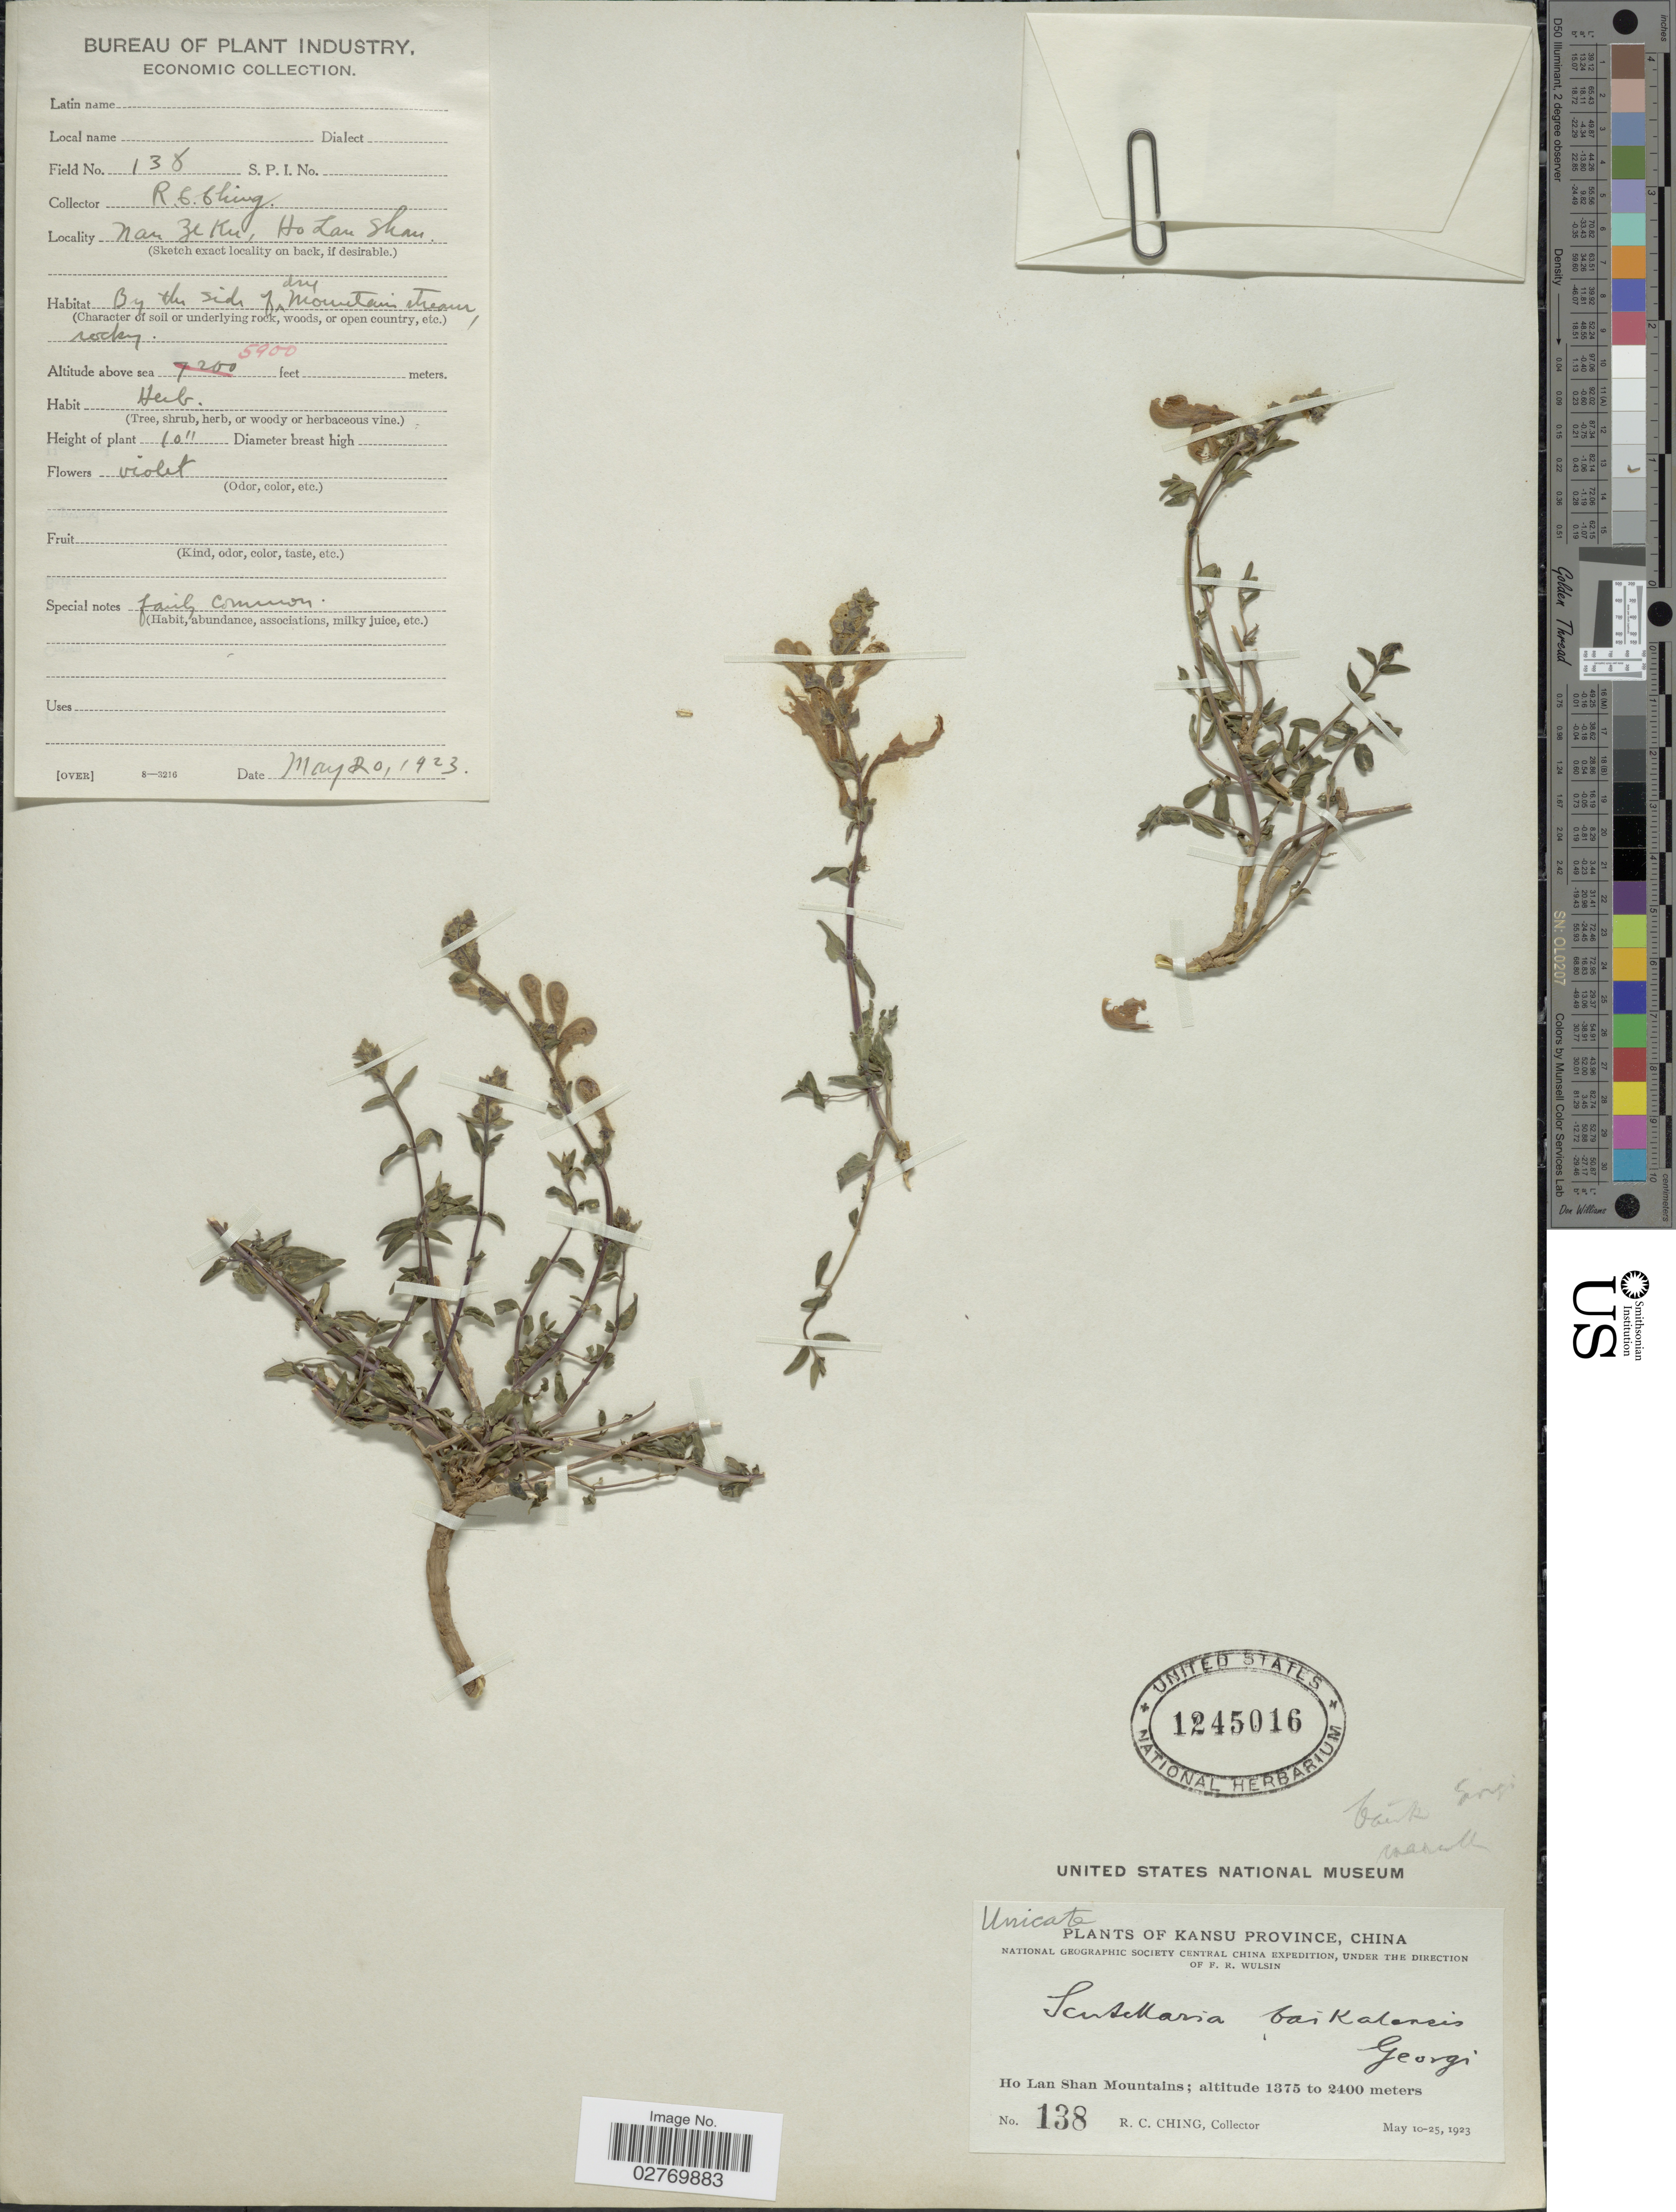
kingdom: Plantae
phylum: Tracheophyta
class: Magnoliopsida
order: Lamiales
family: Lamiaceae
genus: Scutellaria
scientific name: Scutellaria baicalensis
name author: Georgi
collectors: R. C. Ching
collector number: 138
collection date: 1923-05-20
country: China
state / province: Gansu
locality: Kansu Province. Central China. Ho Lan Shan Mountains. Nan Ze Ku.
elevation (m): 1798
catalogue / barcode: US 1245016